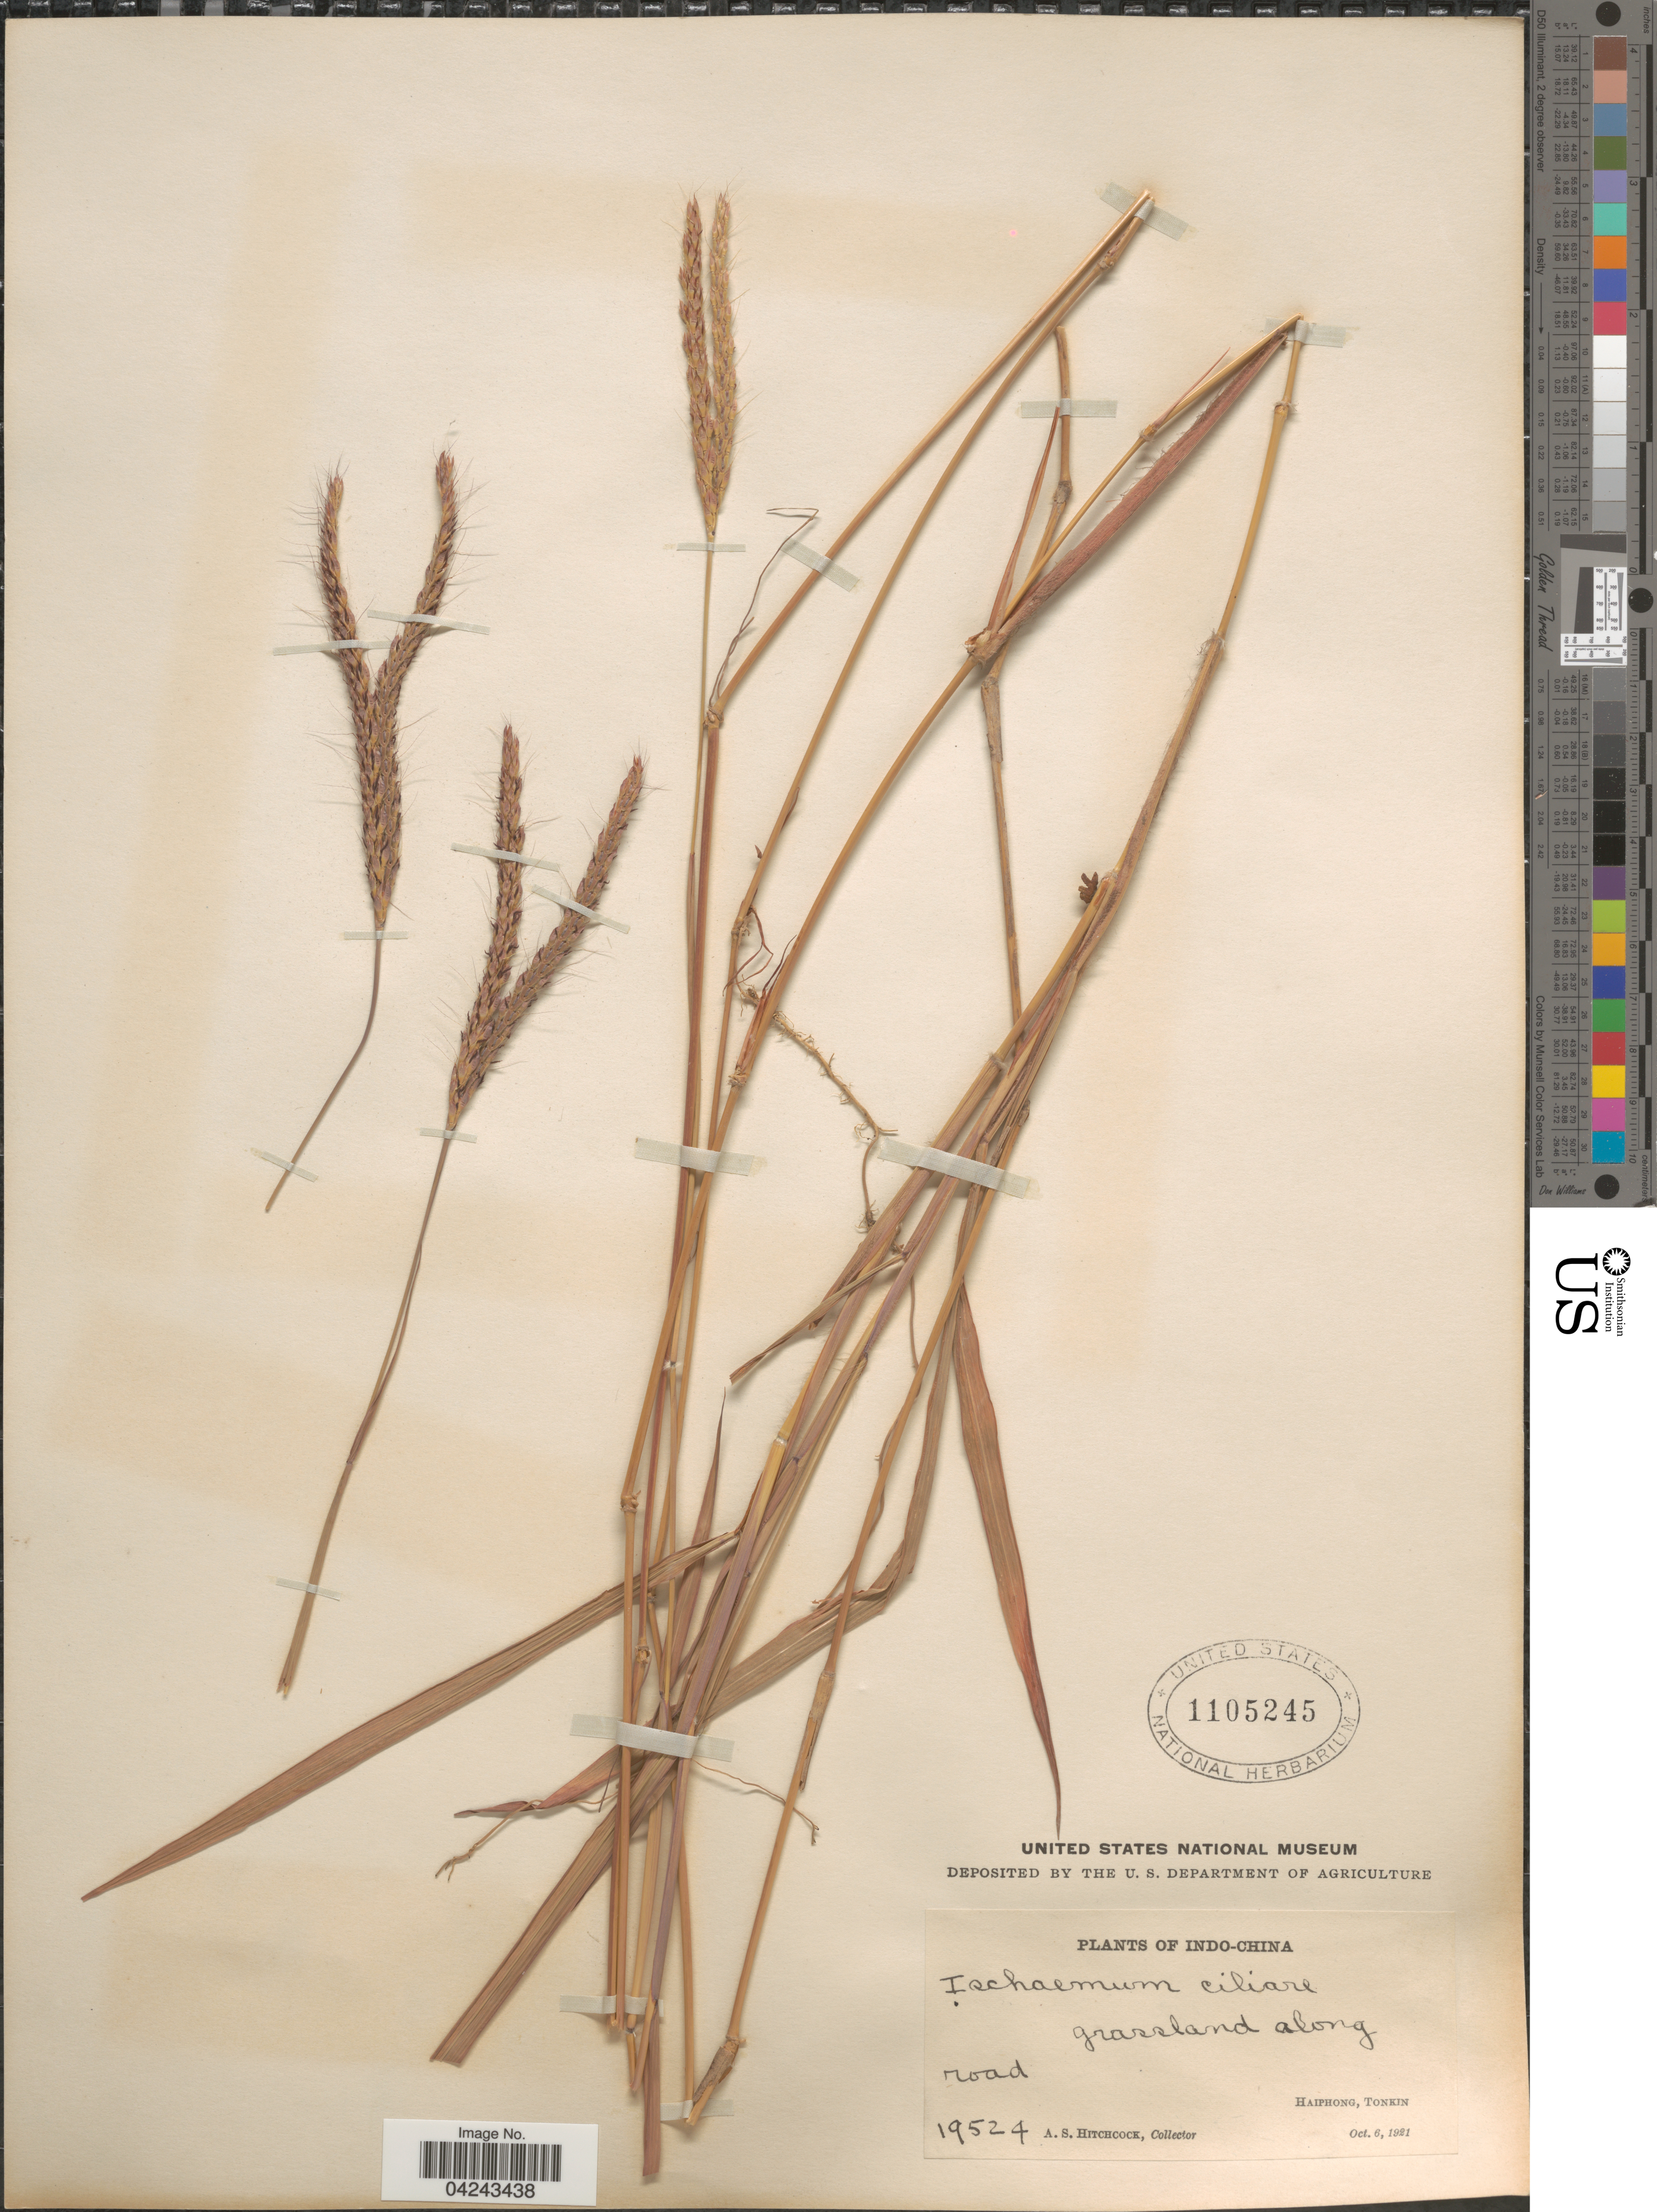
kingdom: Plantae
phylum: Tracheophyta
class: Liliopsida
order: Poales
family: Poaceae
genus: Ischaemum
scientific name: Ischaemum ciliare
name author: Retz.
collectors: A. S. Hitchcock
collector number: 19524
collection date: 1921-10-06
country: Vietnam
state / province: Hai Phong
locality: Indo-China. Grassland along road. Haiphong, Tonkin.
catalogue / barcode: US 1105245